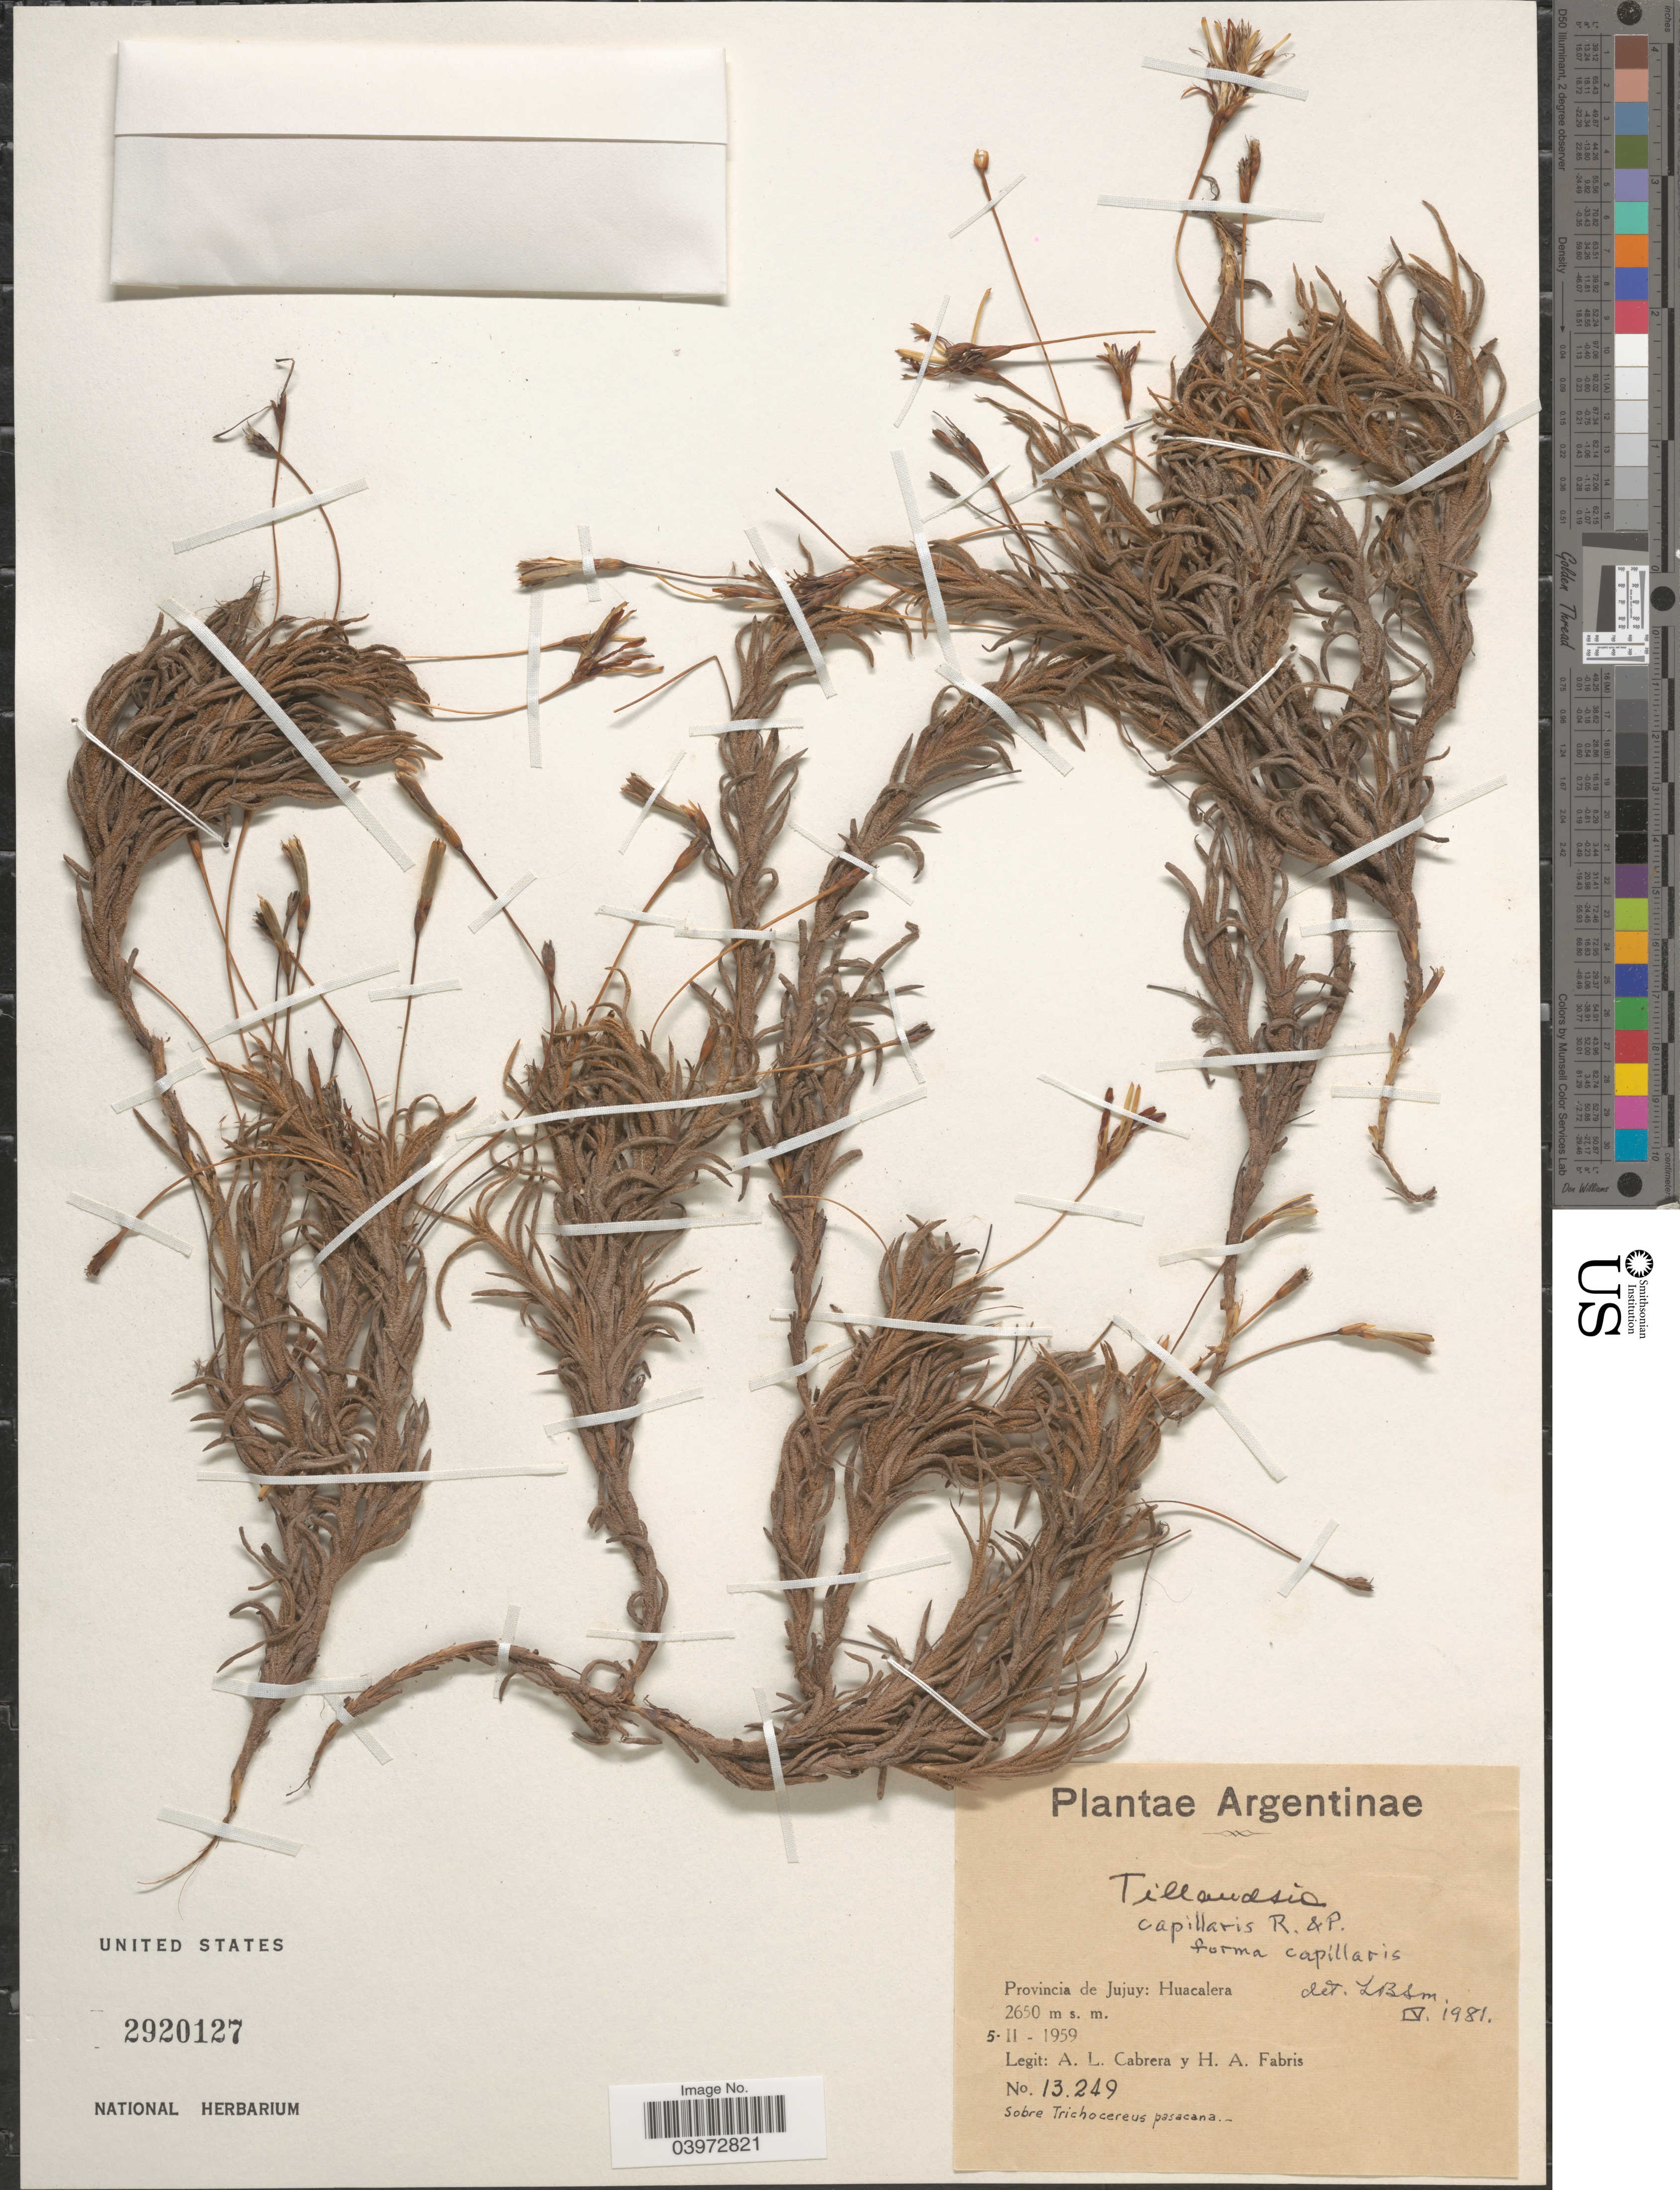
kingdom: Plantae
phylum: Tracheophyta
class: Liliopsida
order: Poales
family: Bromeliaceae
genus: Tillandsia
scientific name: Tillandsia capillaris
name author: Ruiz & Pav.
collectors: A. L. Cabrera & H. A. Fabris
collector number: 13249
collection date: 1959-11-05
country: Argentina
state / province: Jujuy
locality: Huacalera.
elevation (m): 2650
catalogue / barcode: US 2920127